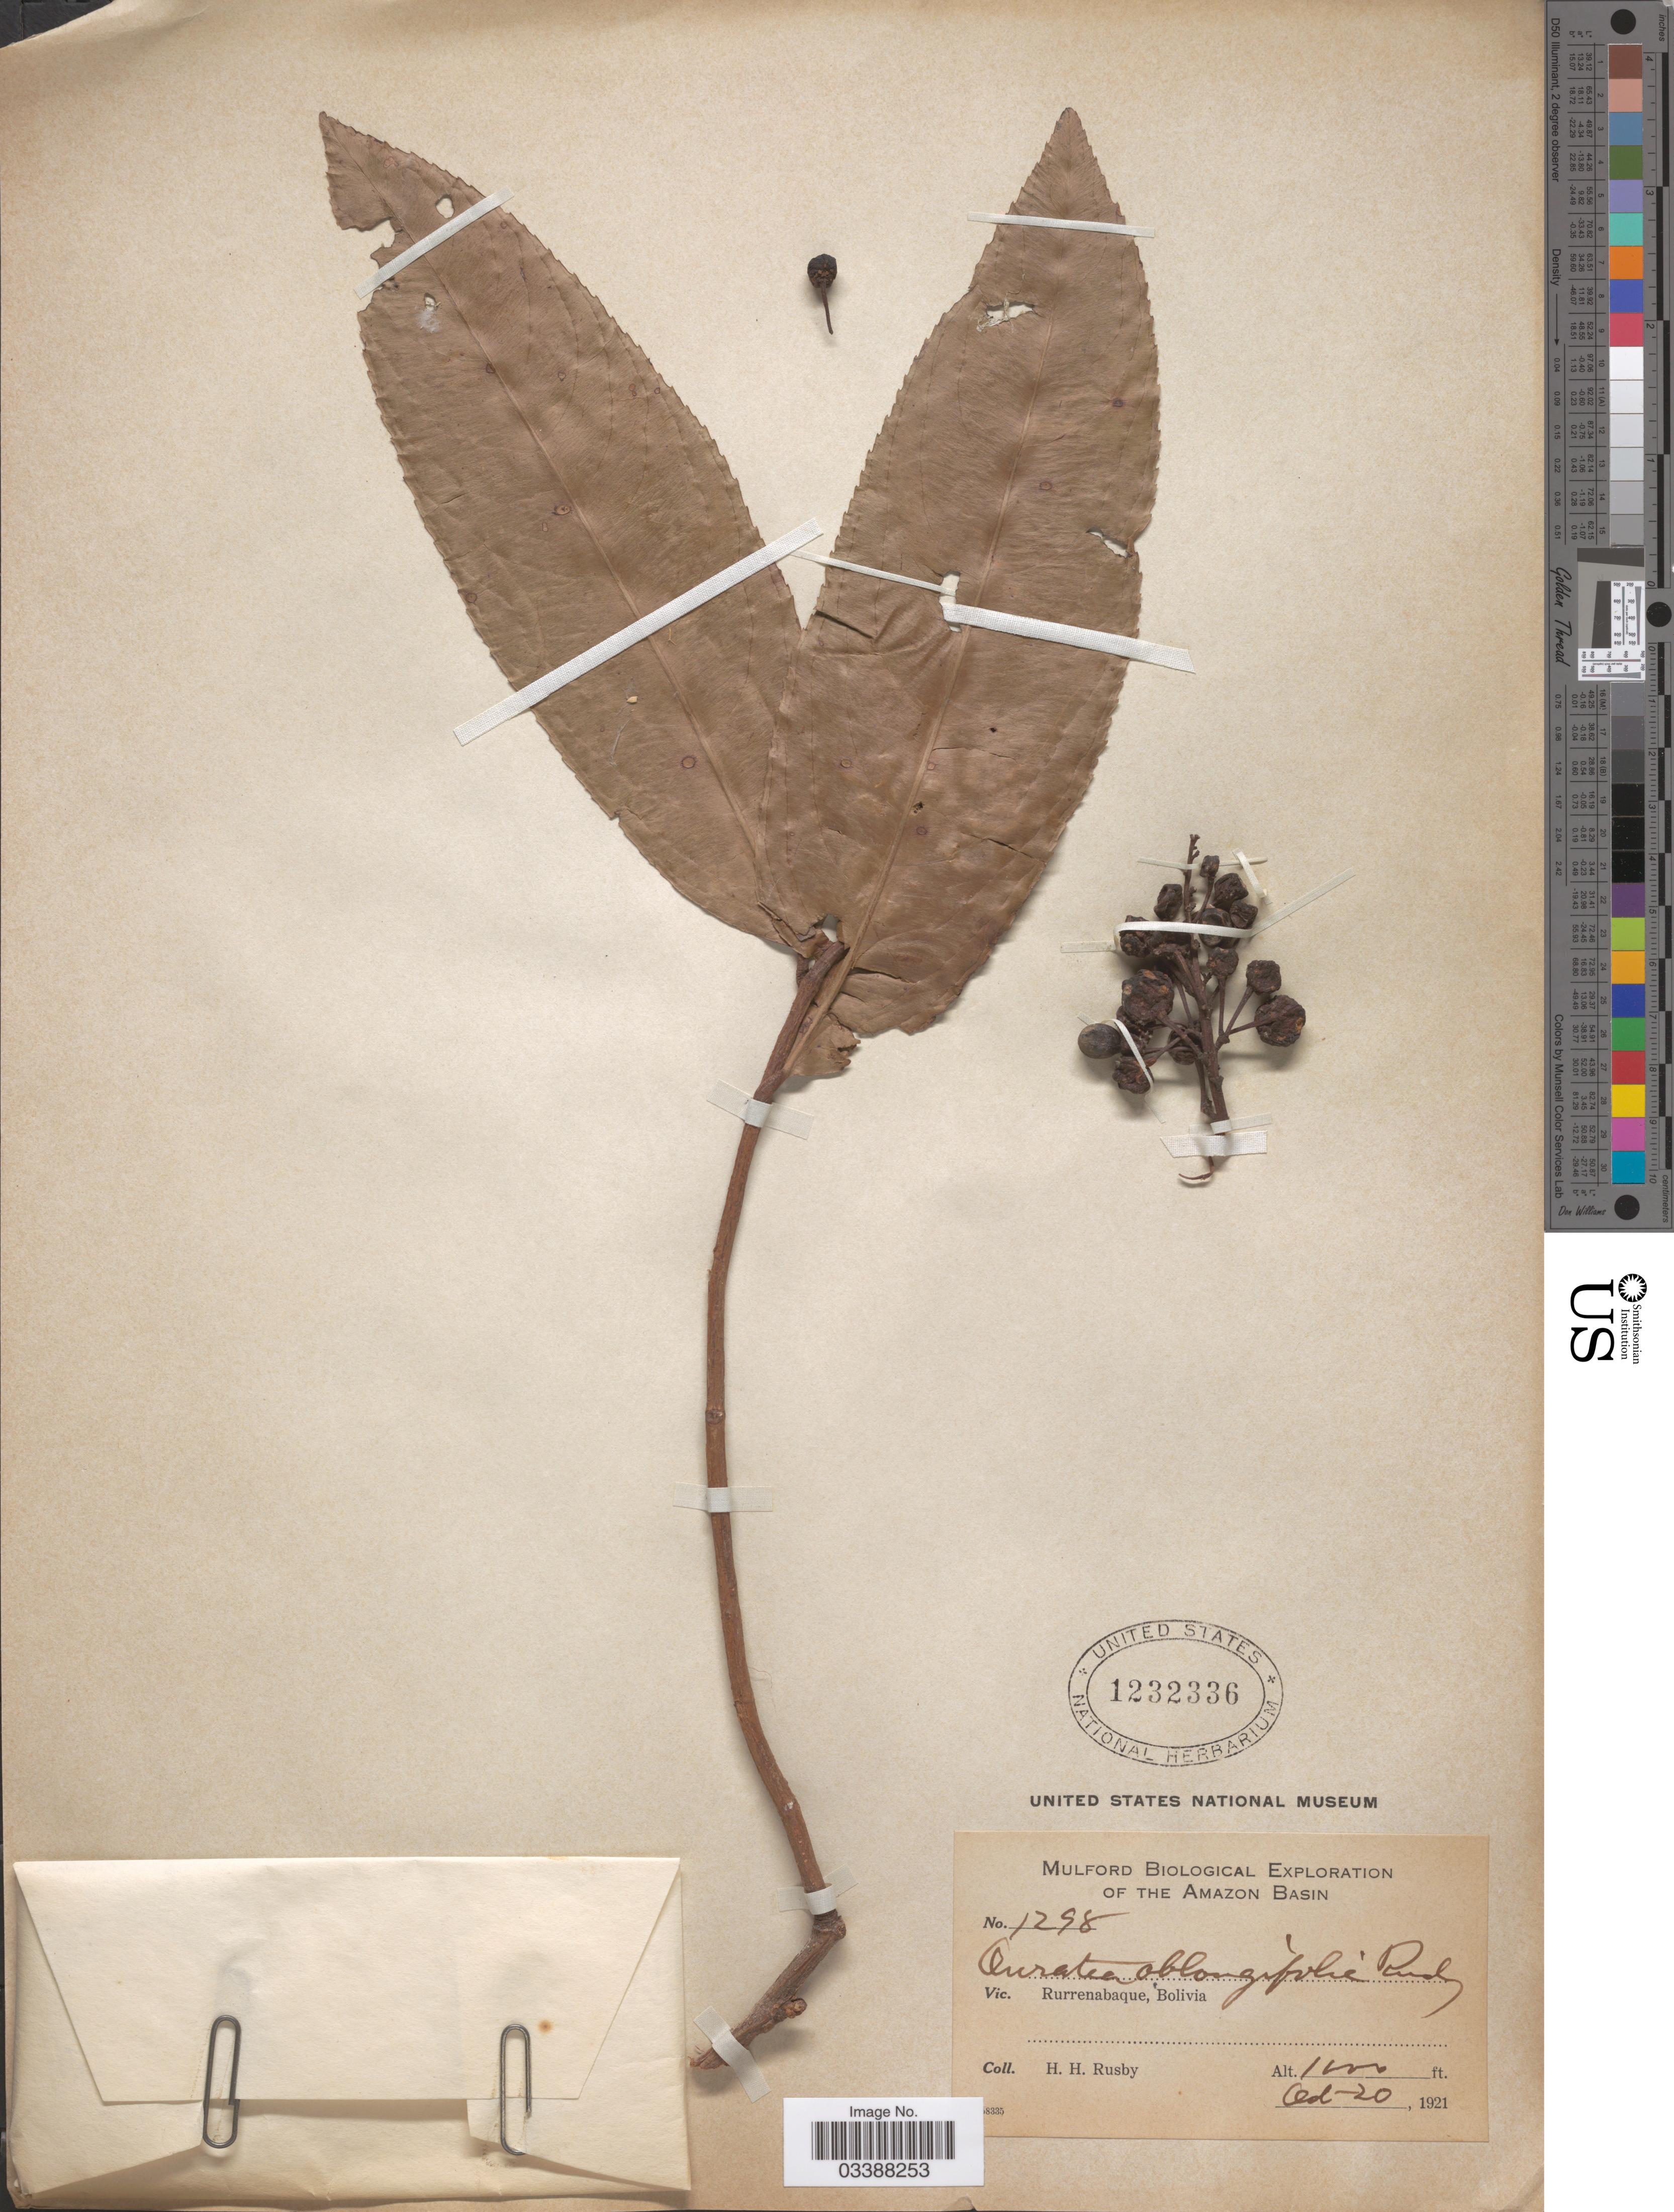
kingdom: Plantae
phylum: Tracheophyta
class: Magnoliopsida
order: Malpighiales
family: Ochnaceae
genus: Ouratea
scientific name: Ouratea oblongifolia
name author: Rusby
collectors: H. H. Rusby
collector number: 1298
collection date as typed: Oct - 20, 1921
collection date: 1921-10-20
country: Bolivia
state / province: Beni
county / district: José Ballivián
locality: Rurrenabaque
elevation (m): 305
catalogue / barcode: US 1232336